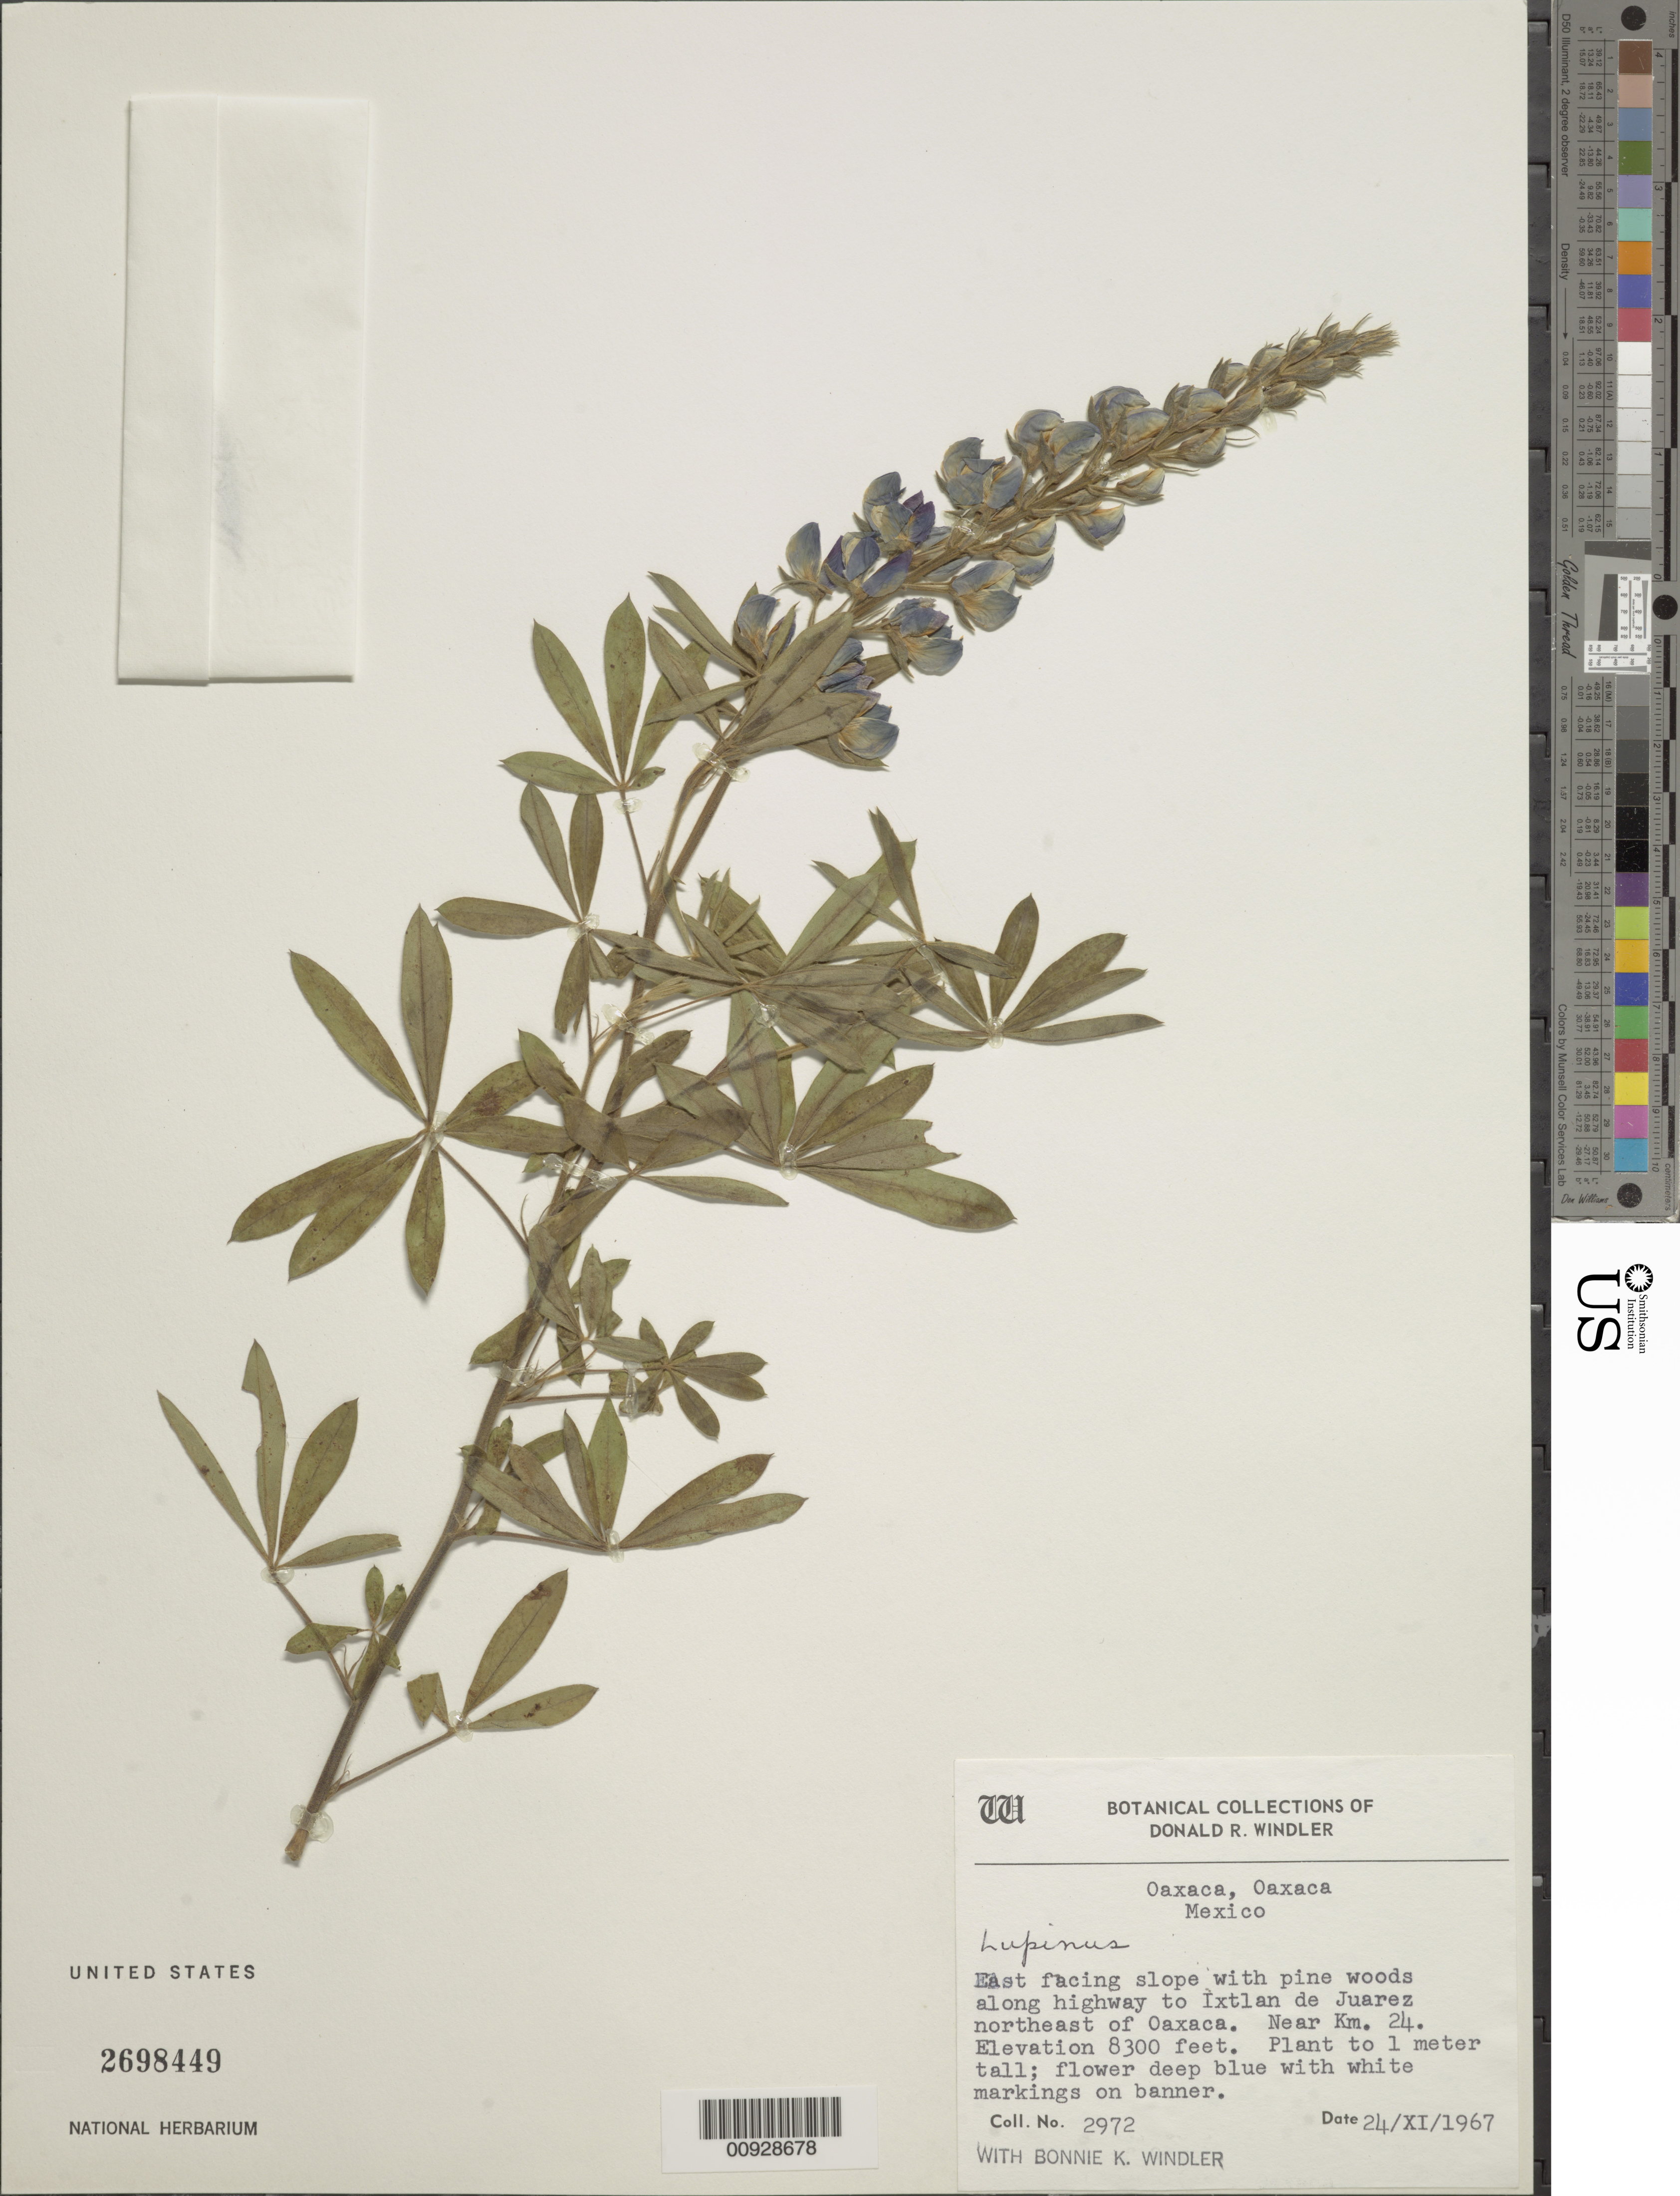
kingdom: Plantae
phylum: Tracheophyta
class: Magnoliopsida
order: Fabales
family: Fabaceae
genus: Lupinus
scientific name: Lupinus sp.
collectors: D. R. Windler & Windler, B. K.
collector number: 2972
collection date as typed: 24 Nov 1967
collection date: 1967-11-24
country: Mexico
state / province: Oaxaca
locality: Along highway to Ixtlán de Juárez northeast of Oaxaca. Near km. 24.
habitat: East facing slope with pine woods.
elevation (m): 2530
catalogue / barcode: US 2698449